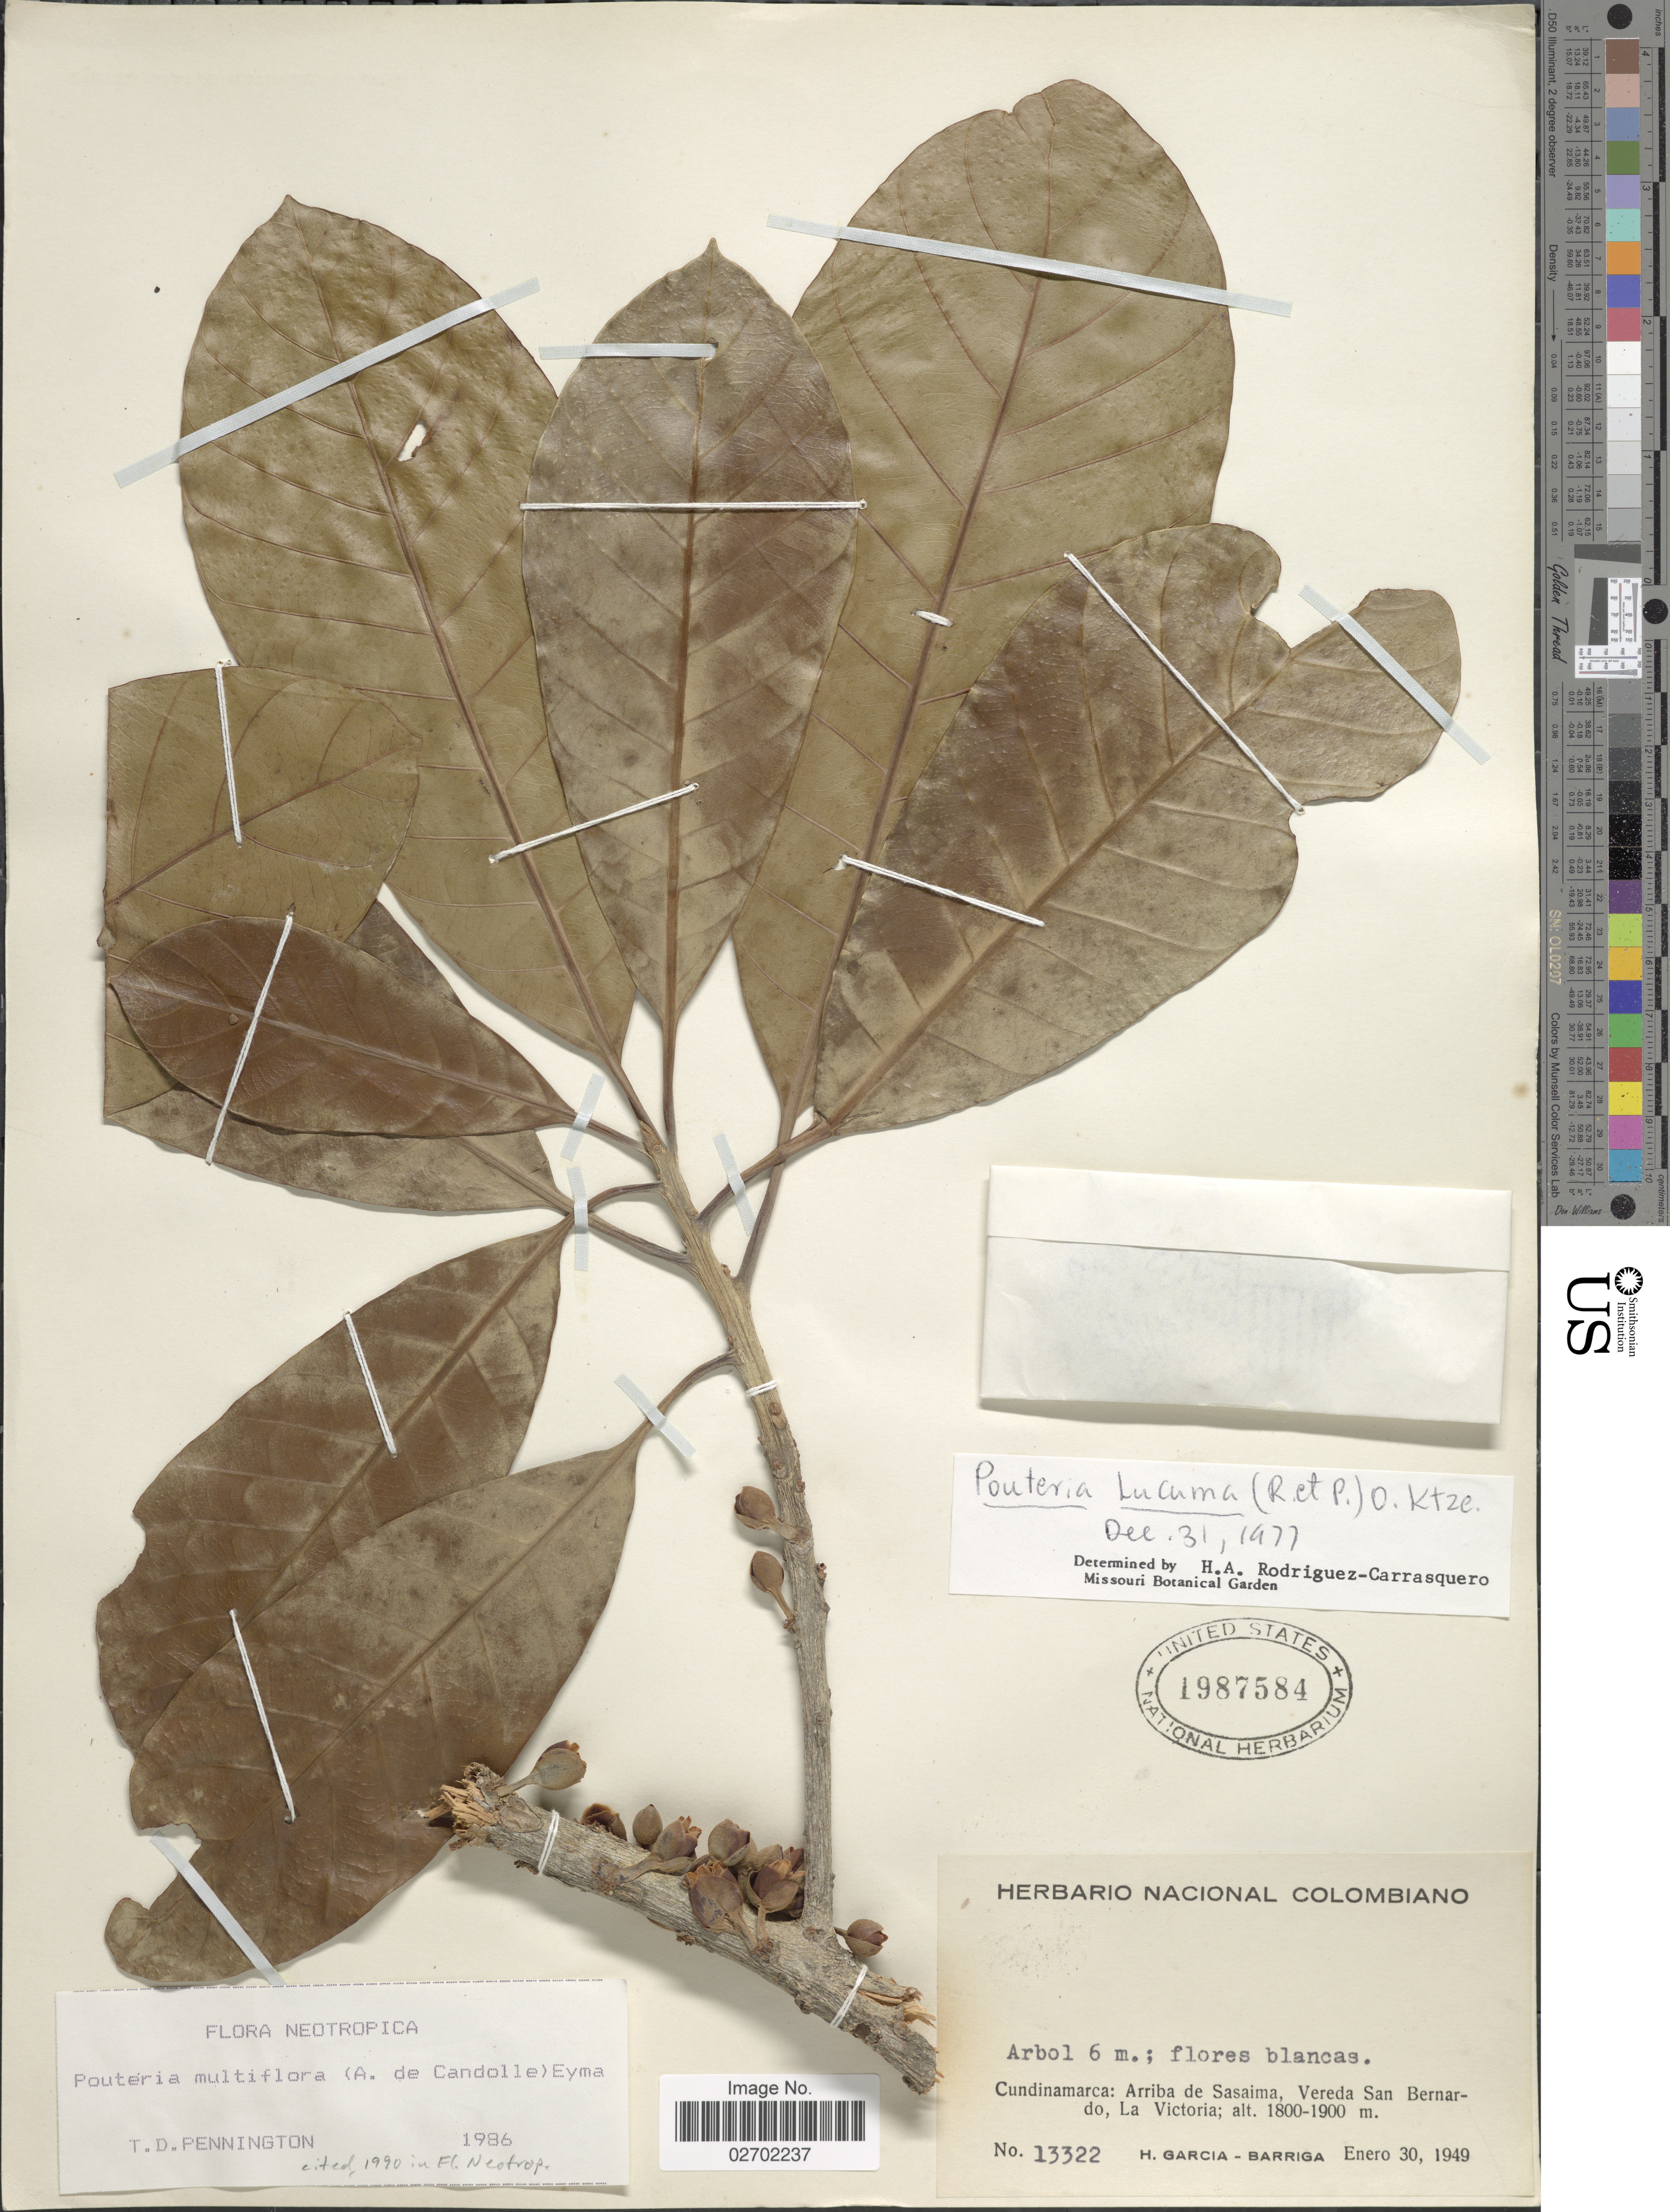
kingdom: Plantae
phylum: Tracheophyta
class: Magnoliopsida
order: Ericales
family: Sapotaceae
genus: Pouteria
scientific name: Pouteria multiflora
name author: (A. DC.) Eyma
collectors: H. García Barriga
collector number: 13322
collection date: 1949-01-30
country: Colombia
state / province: Cundinamarca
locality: Arriba de Sasaima, Vereda San Bernardo, La Victoria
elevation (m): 1800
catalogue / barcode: US 1987584